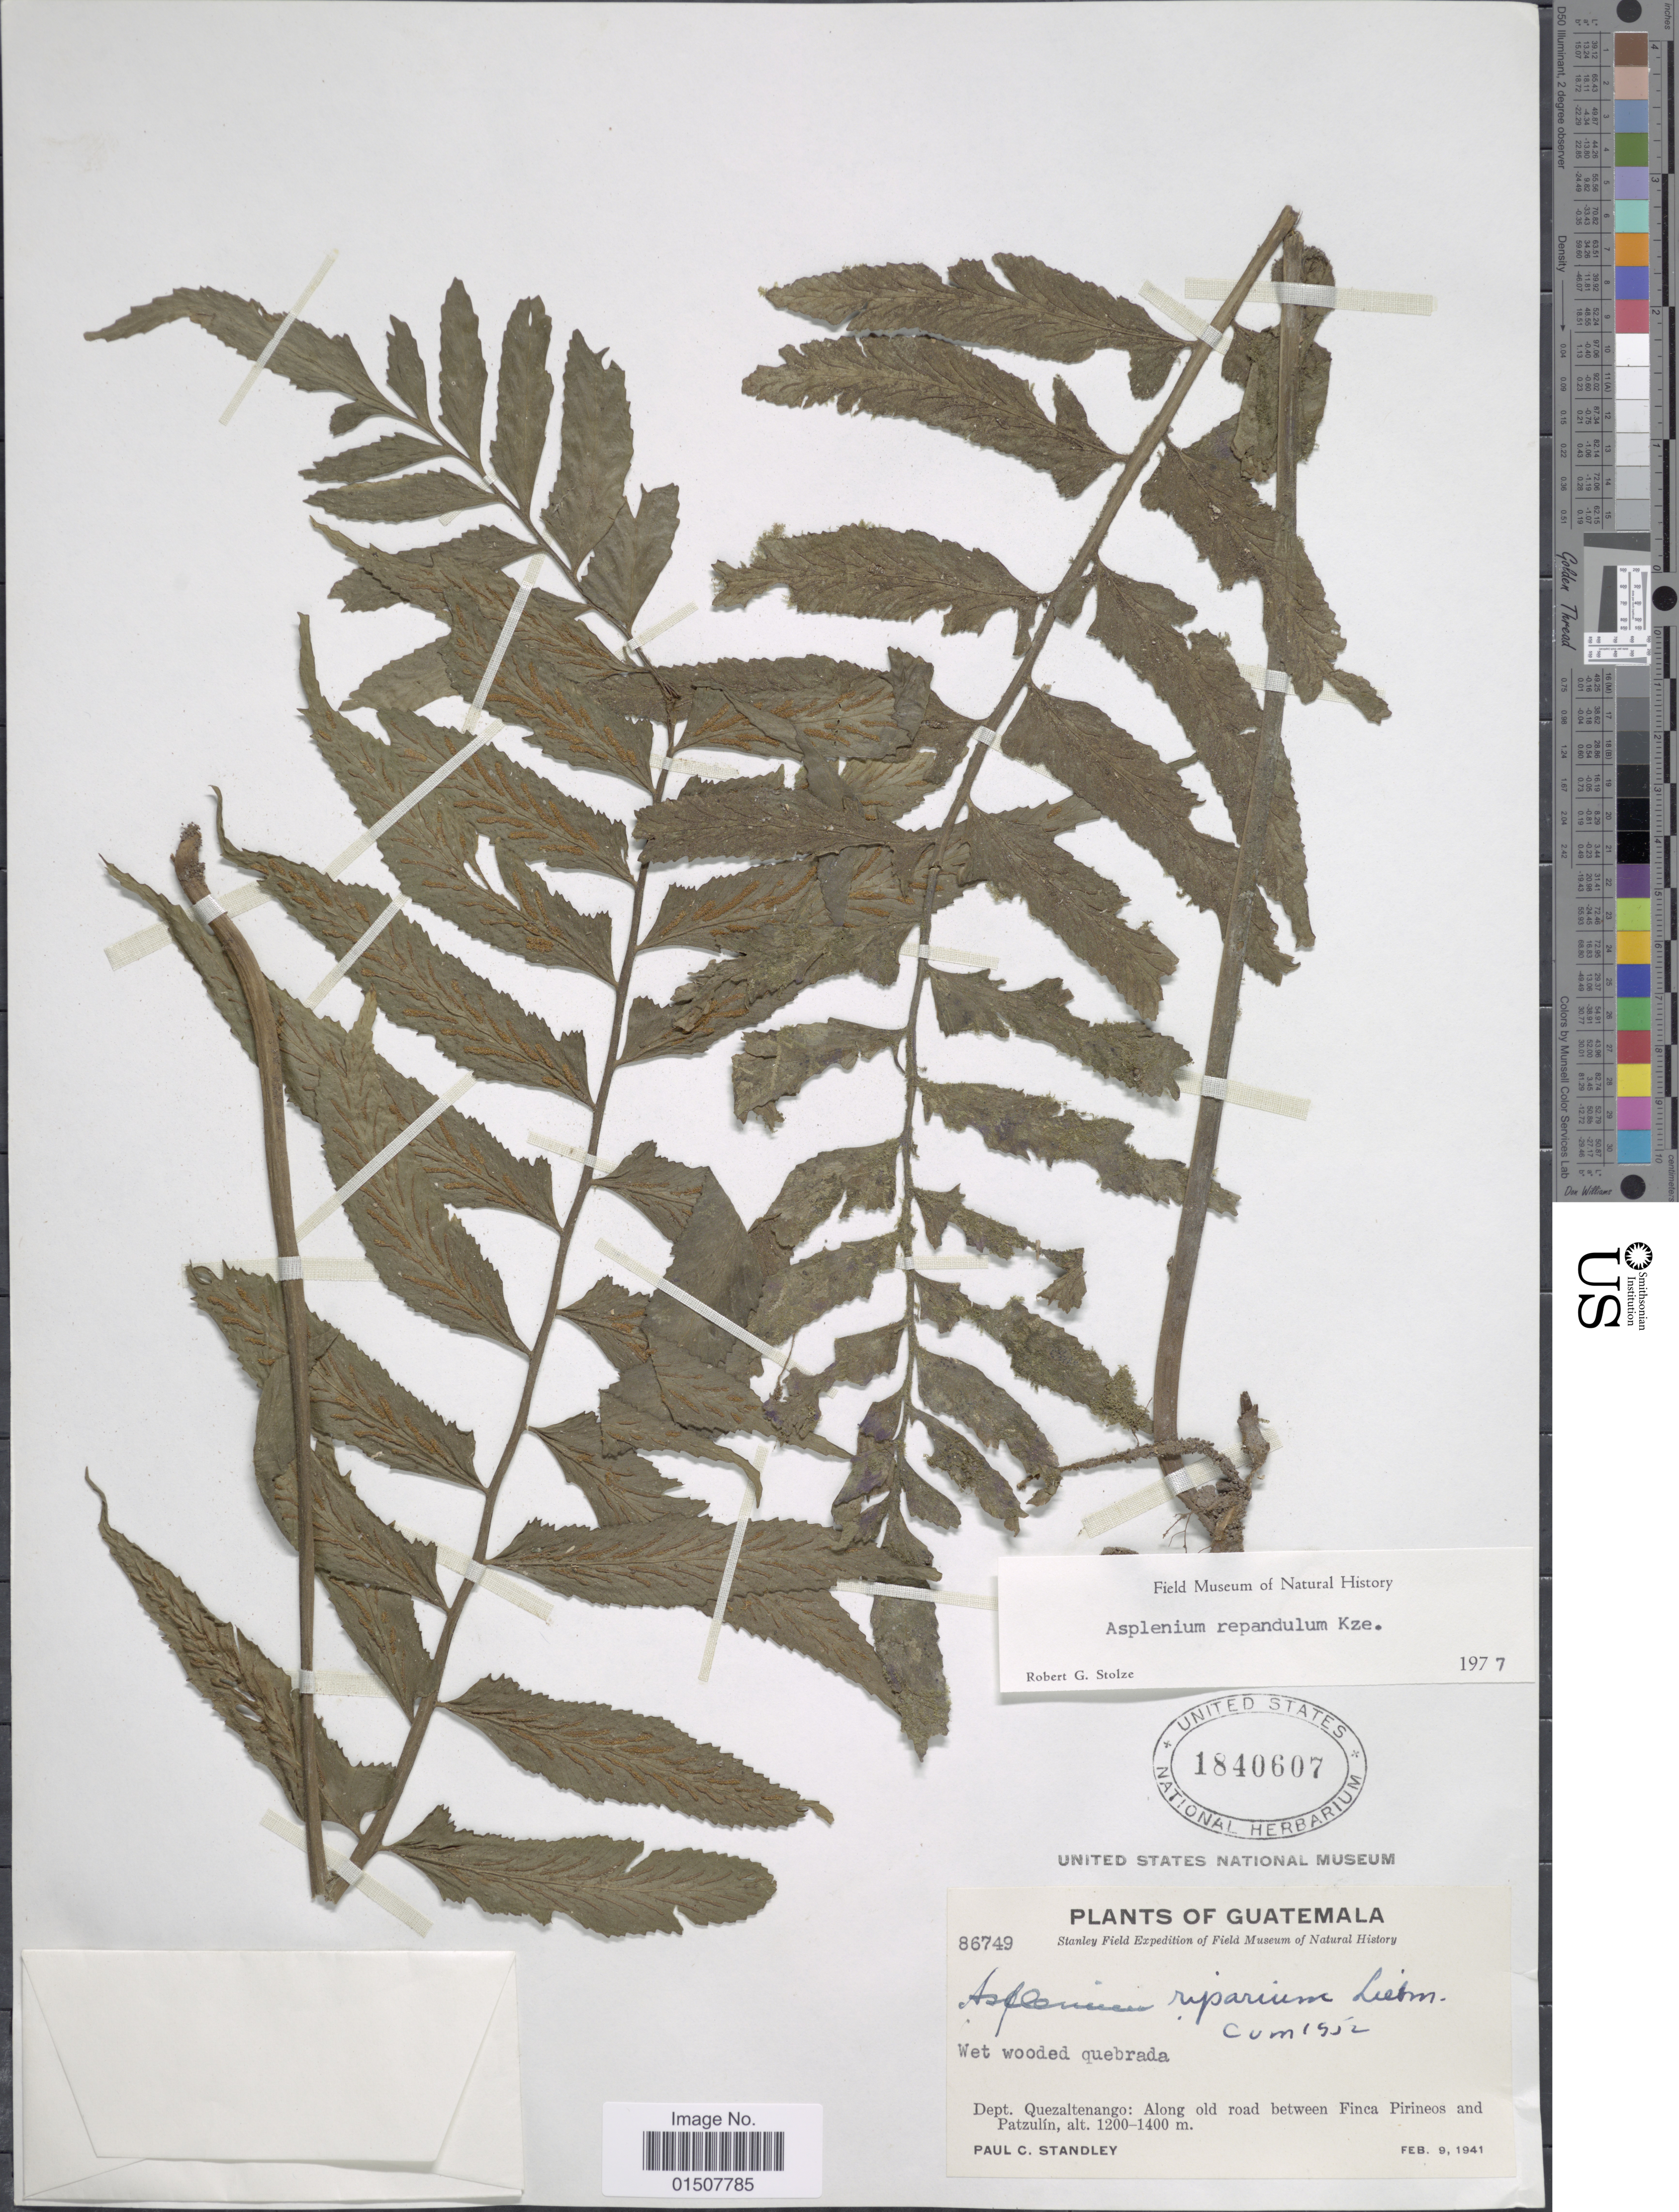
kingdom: Plantae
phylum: Tracheophyta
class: Polypodiopsida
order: Polypodiales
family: Aspleniaceae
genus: Asplenium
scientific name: Asplenium riparium Brack., nom. illeg.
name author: Brack. in Wilkes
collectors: P. C. Standley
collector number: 86749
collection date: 1941-02-09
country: Guatemala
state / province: Quetzaltenango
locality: Along old road between Finca Pirineos and Patzulin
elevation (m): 1200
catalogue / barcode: US 1840607